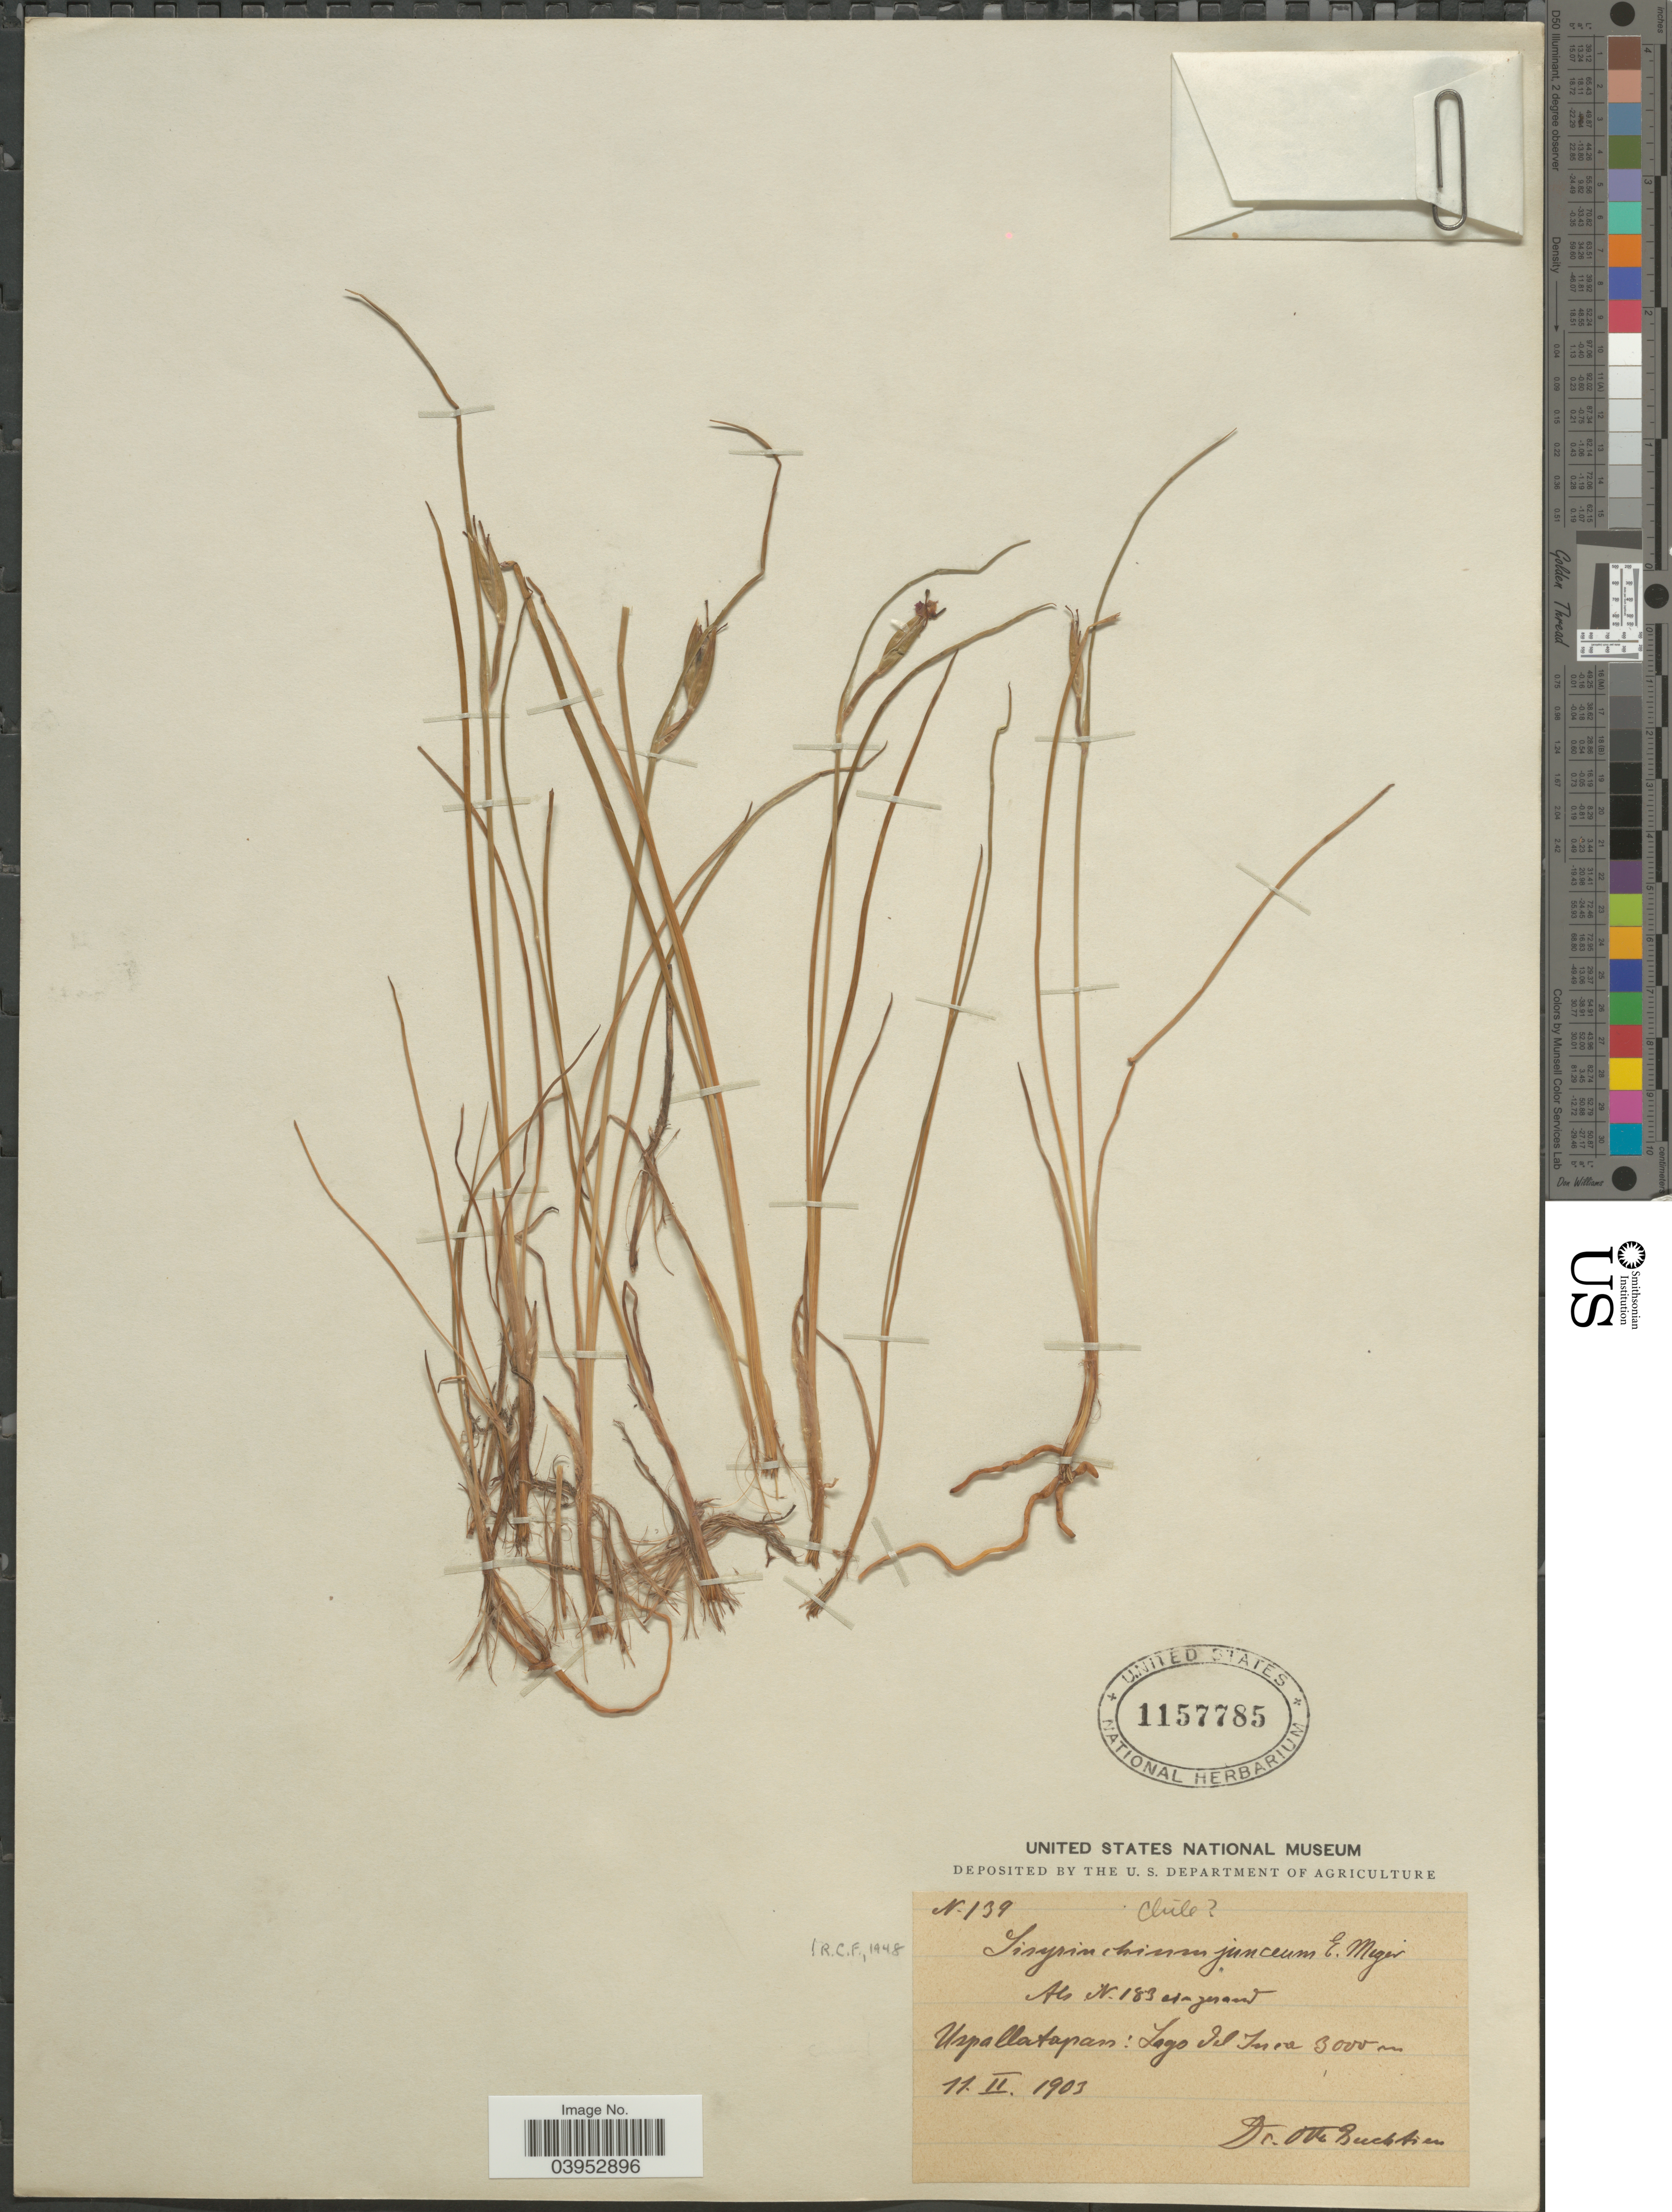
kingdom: Plantae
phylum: Tracheophyta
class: Liliopsida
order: Asparagales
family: Iridaceae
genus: Olsynium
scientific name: Olsynium junceum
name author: (E. Mey. ex C. Presl) Goldblatt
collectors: O. Buchtien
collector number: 139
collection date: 1903-02-11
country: Chile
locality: Uspallantapass: Lago del Inca.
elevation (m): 3000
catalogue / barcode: US 1157785